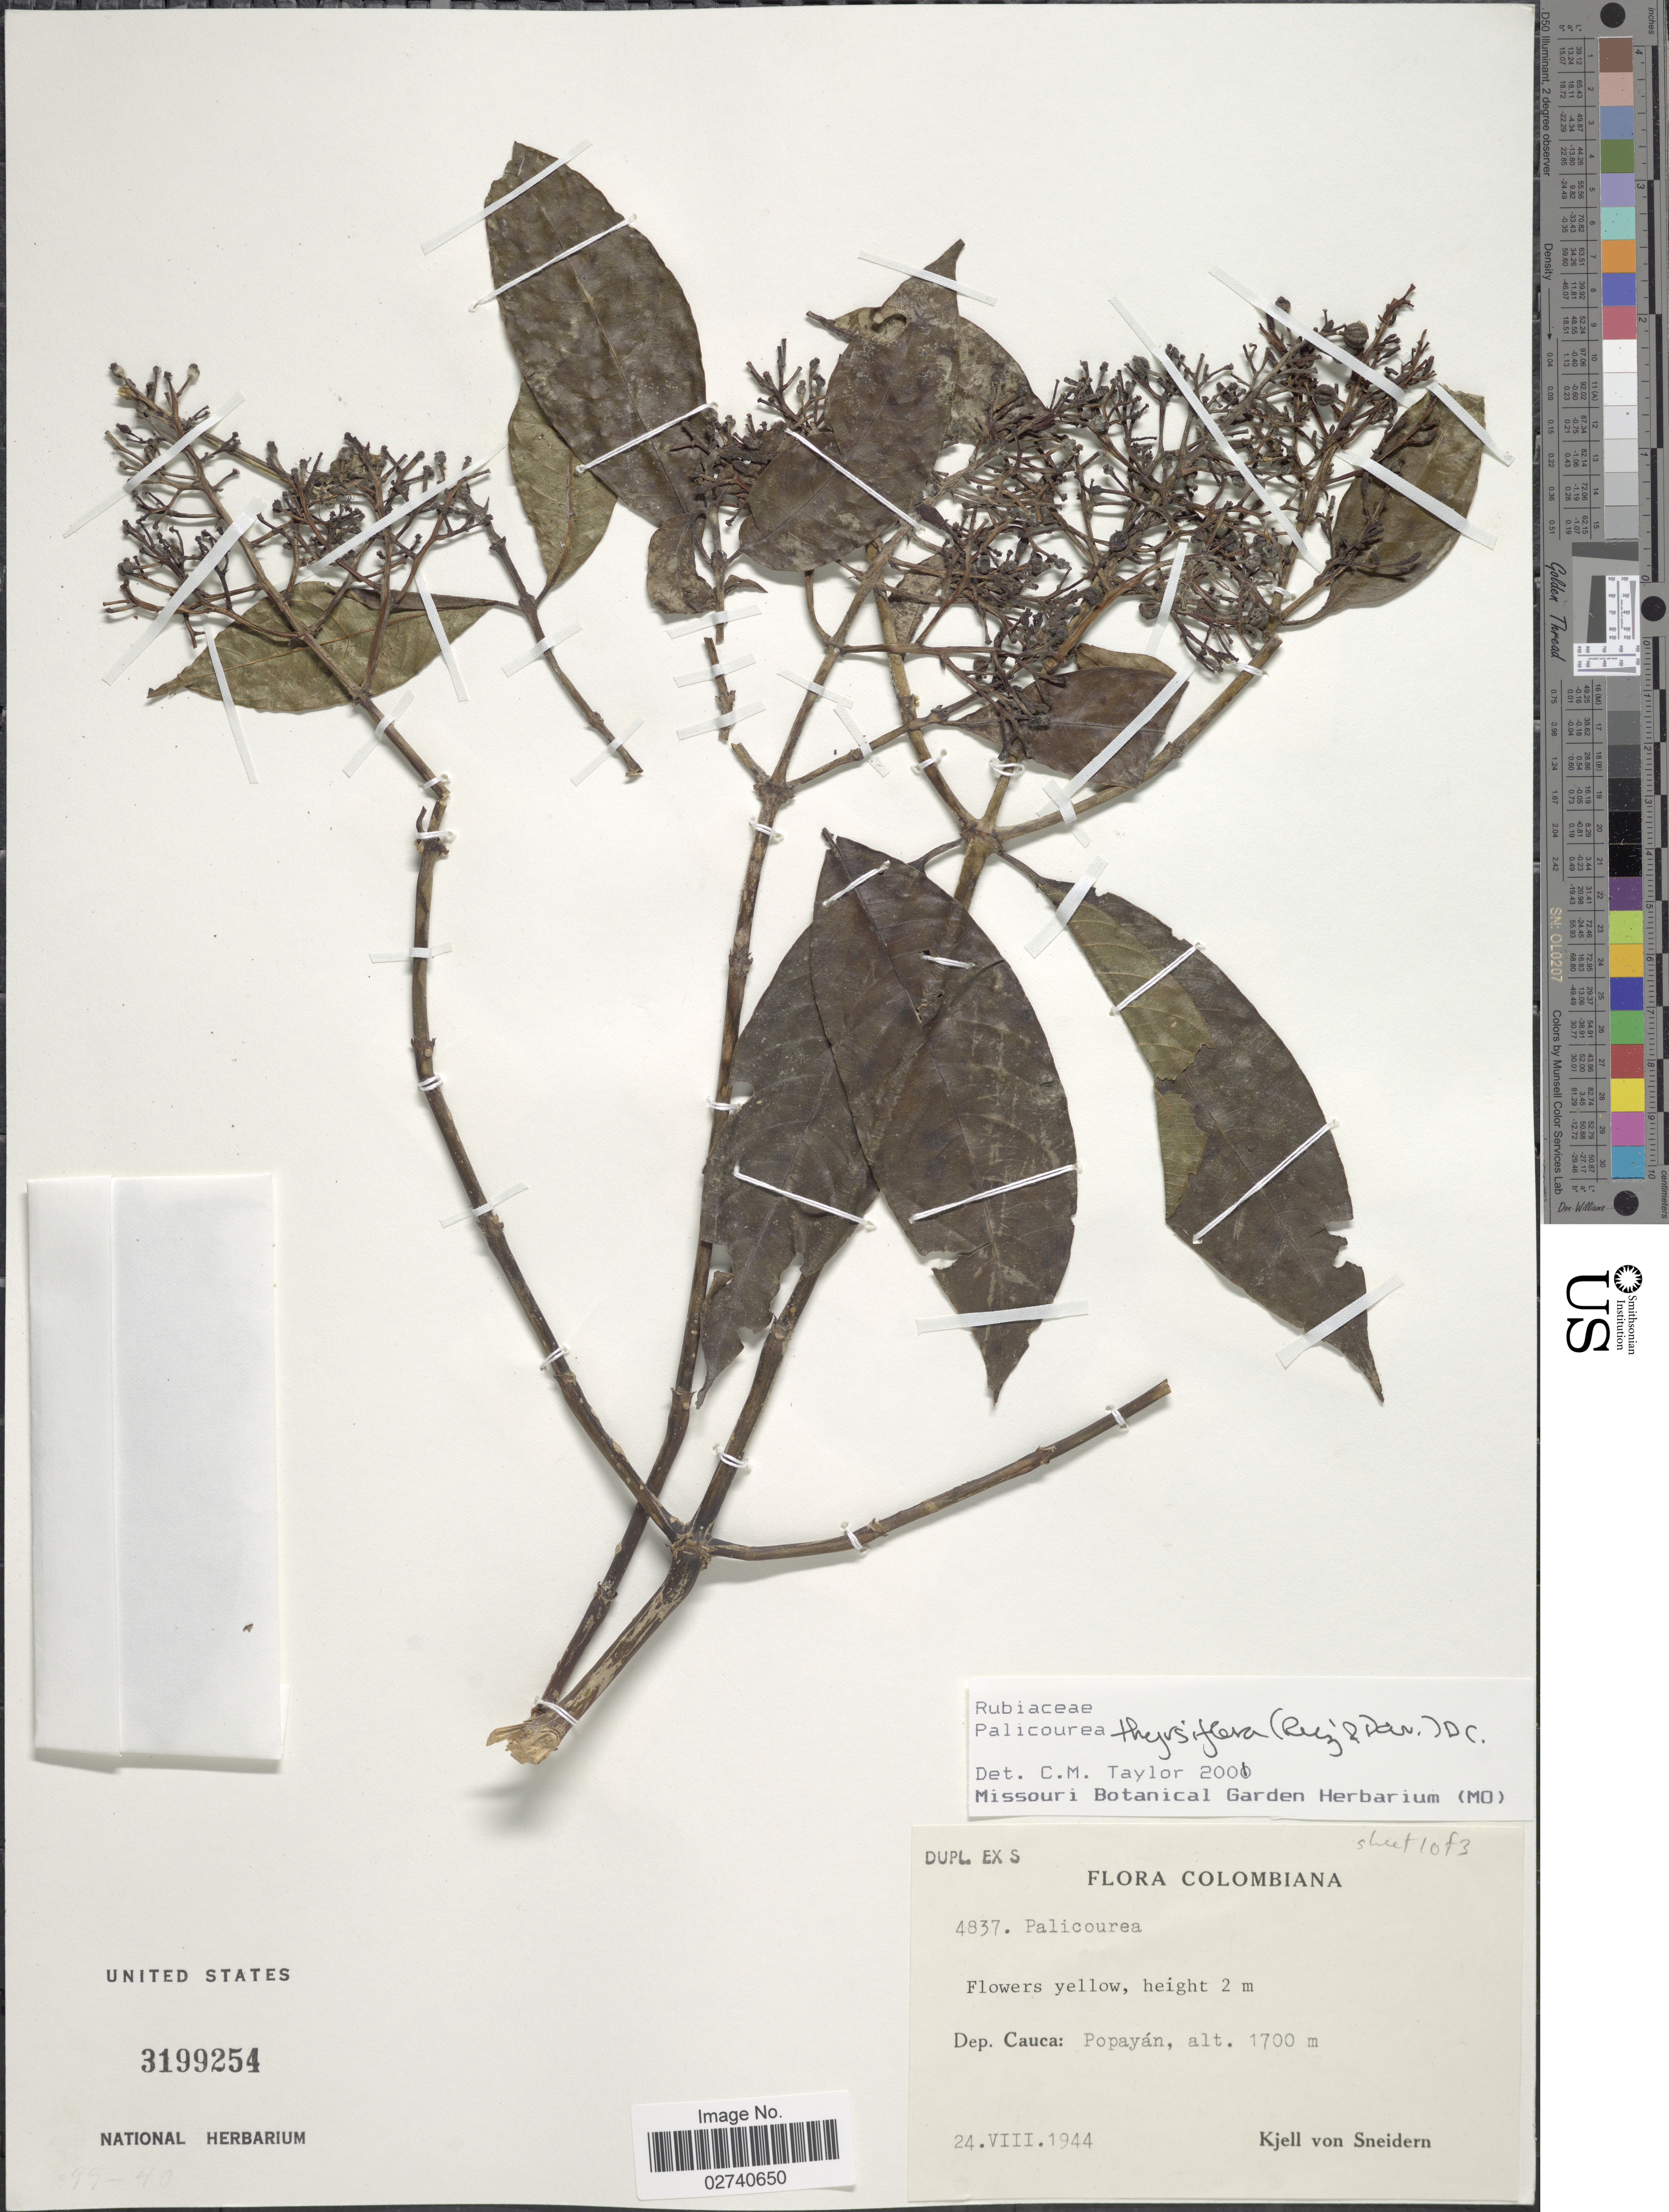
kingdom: Plantae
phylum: Tracheophyta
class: Magnoliopsida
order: Gentianales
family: Rubiaceae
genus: Palicourea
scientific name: Palicourea thyrsiflora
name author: (Ruiz & Pav.) DC.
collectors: K. von Sneidern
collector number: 4837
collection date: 1944-08-24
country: Colombia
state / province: Cauca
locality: Popayan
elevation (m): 1700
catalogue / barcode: US 3199254